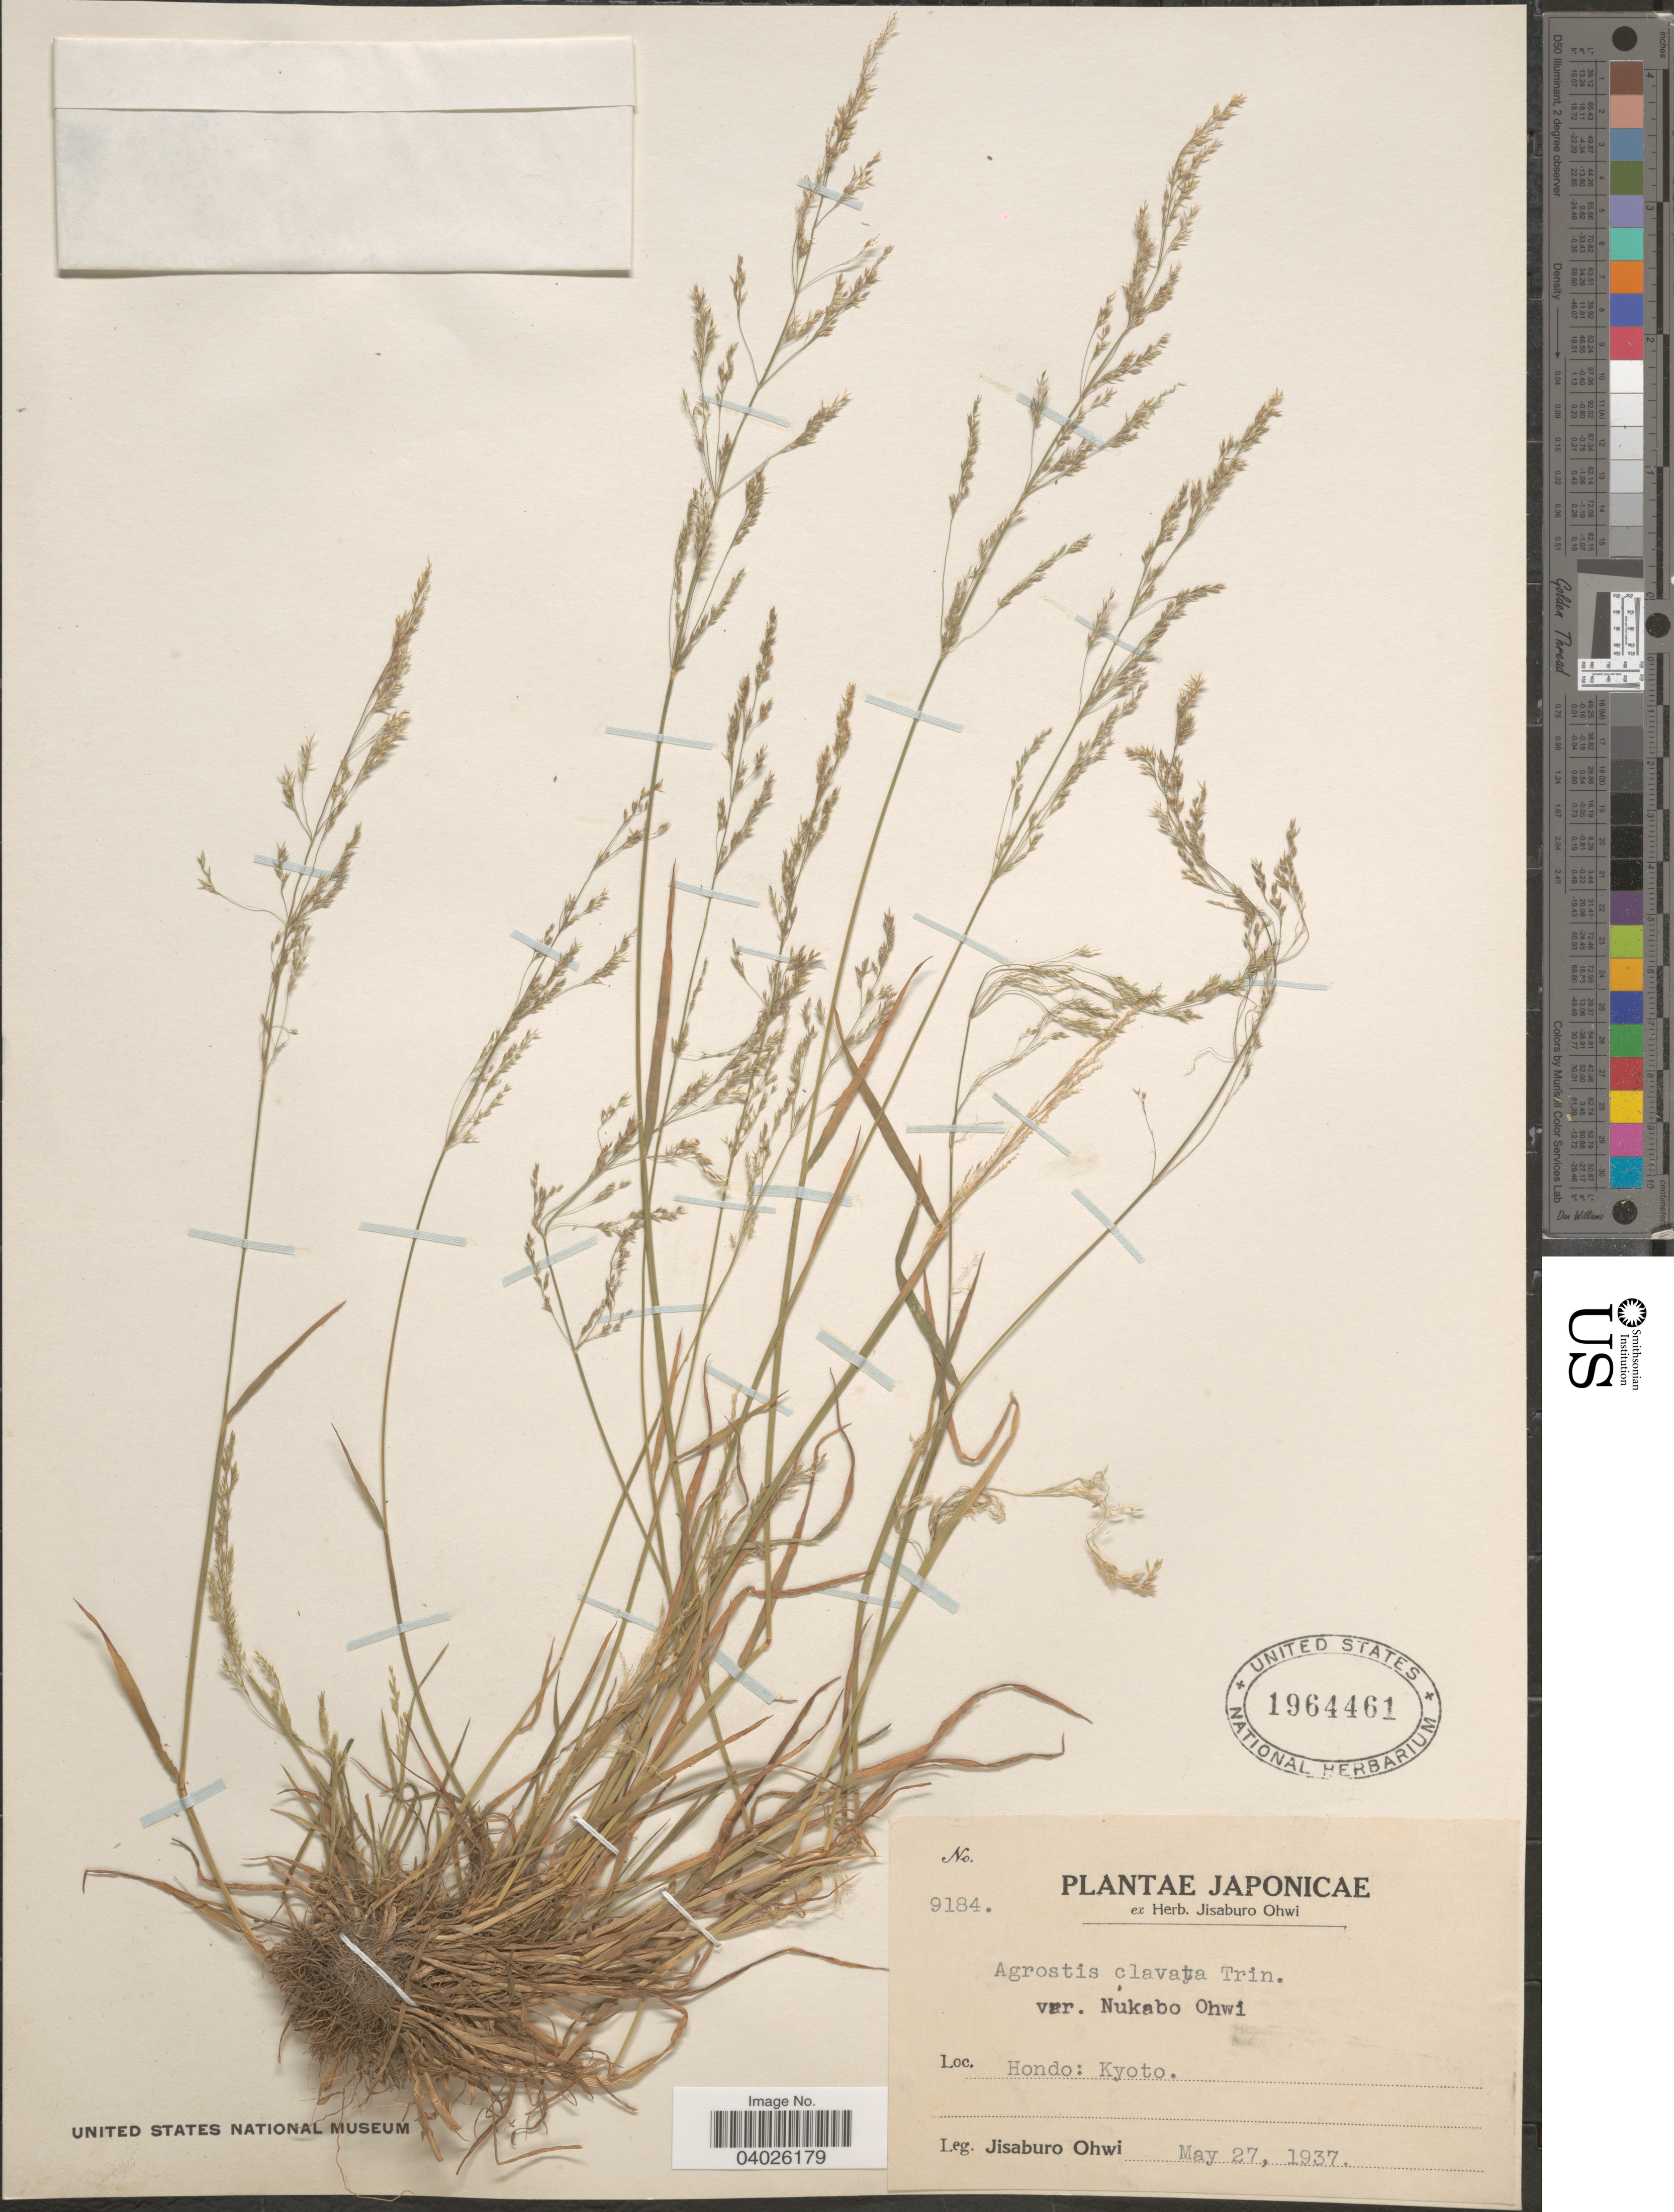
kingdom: Plantae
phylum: Tracheophyta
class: Liliopsida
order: Poales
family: Poaceae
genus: Agrostis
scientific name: Agrostis clavata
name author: Trin.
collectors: J. Ohwi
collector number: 9184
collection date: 1937-05-27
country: Japan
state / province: Kyoto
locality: Hondo.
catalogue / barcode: US 1964461